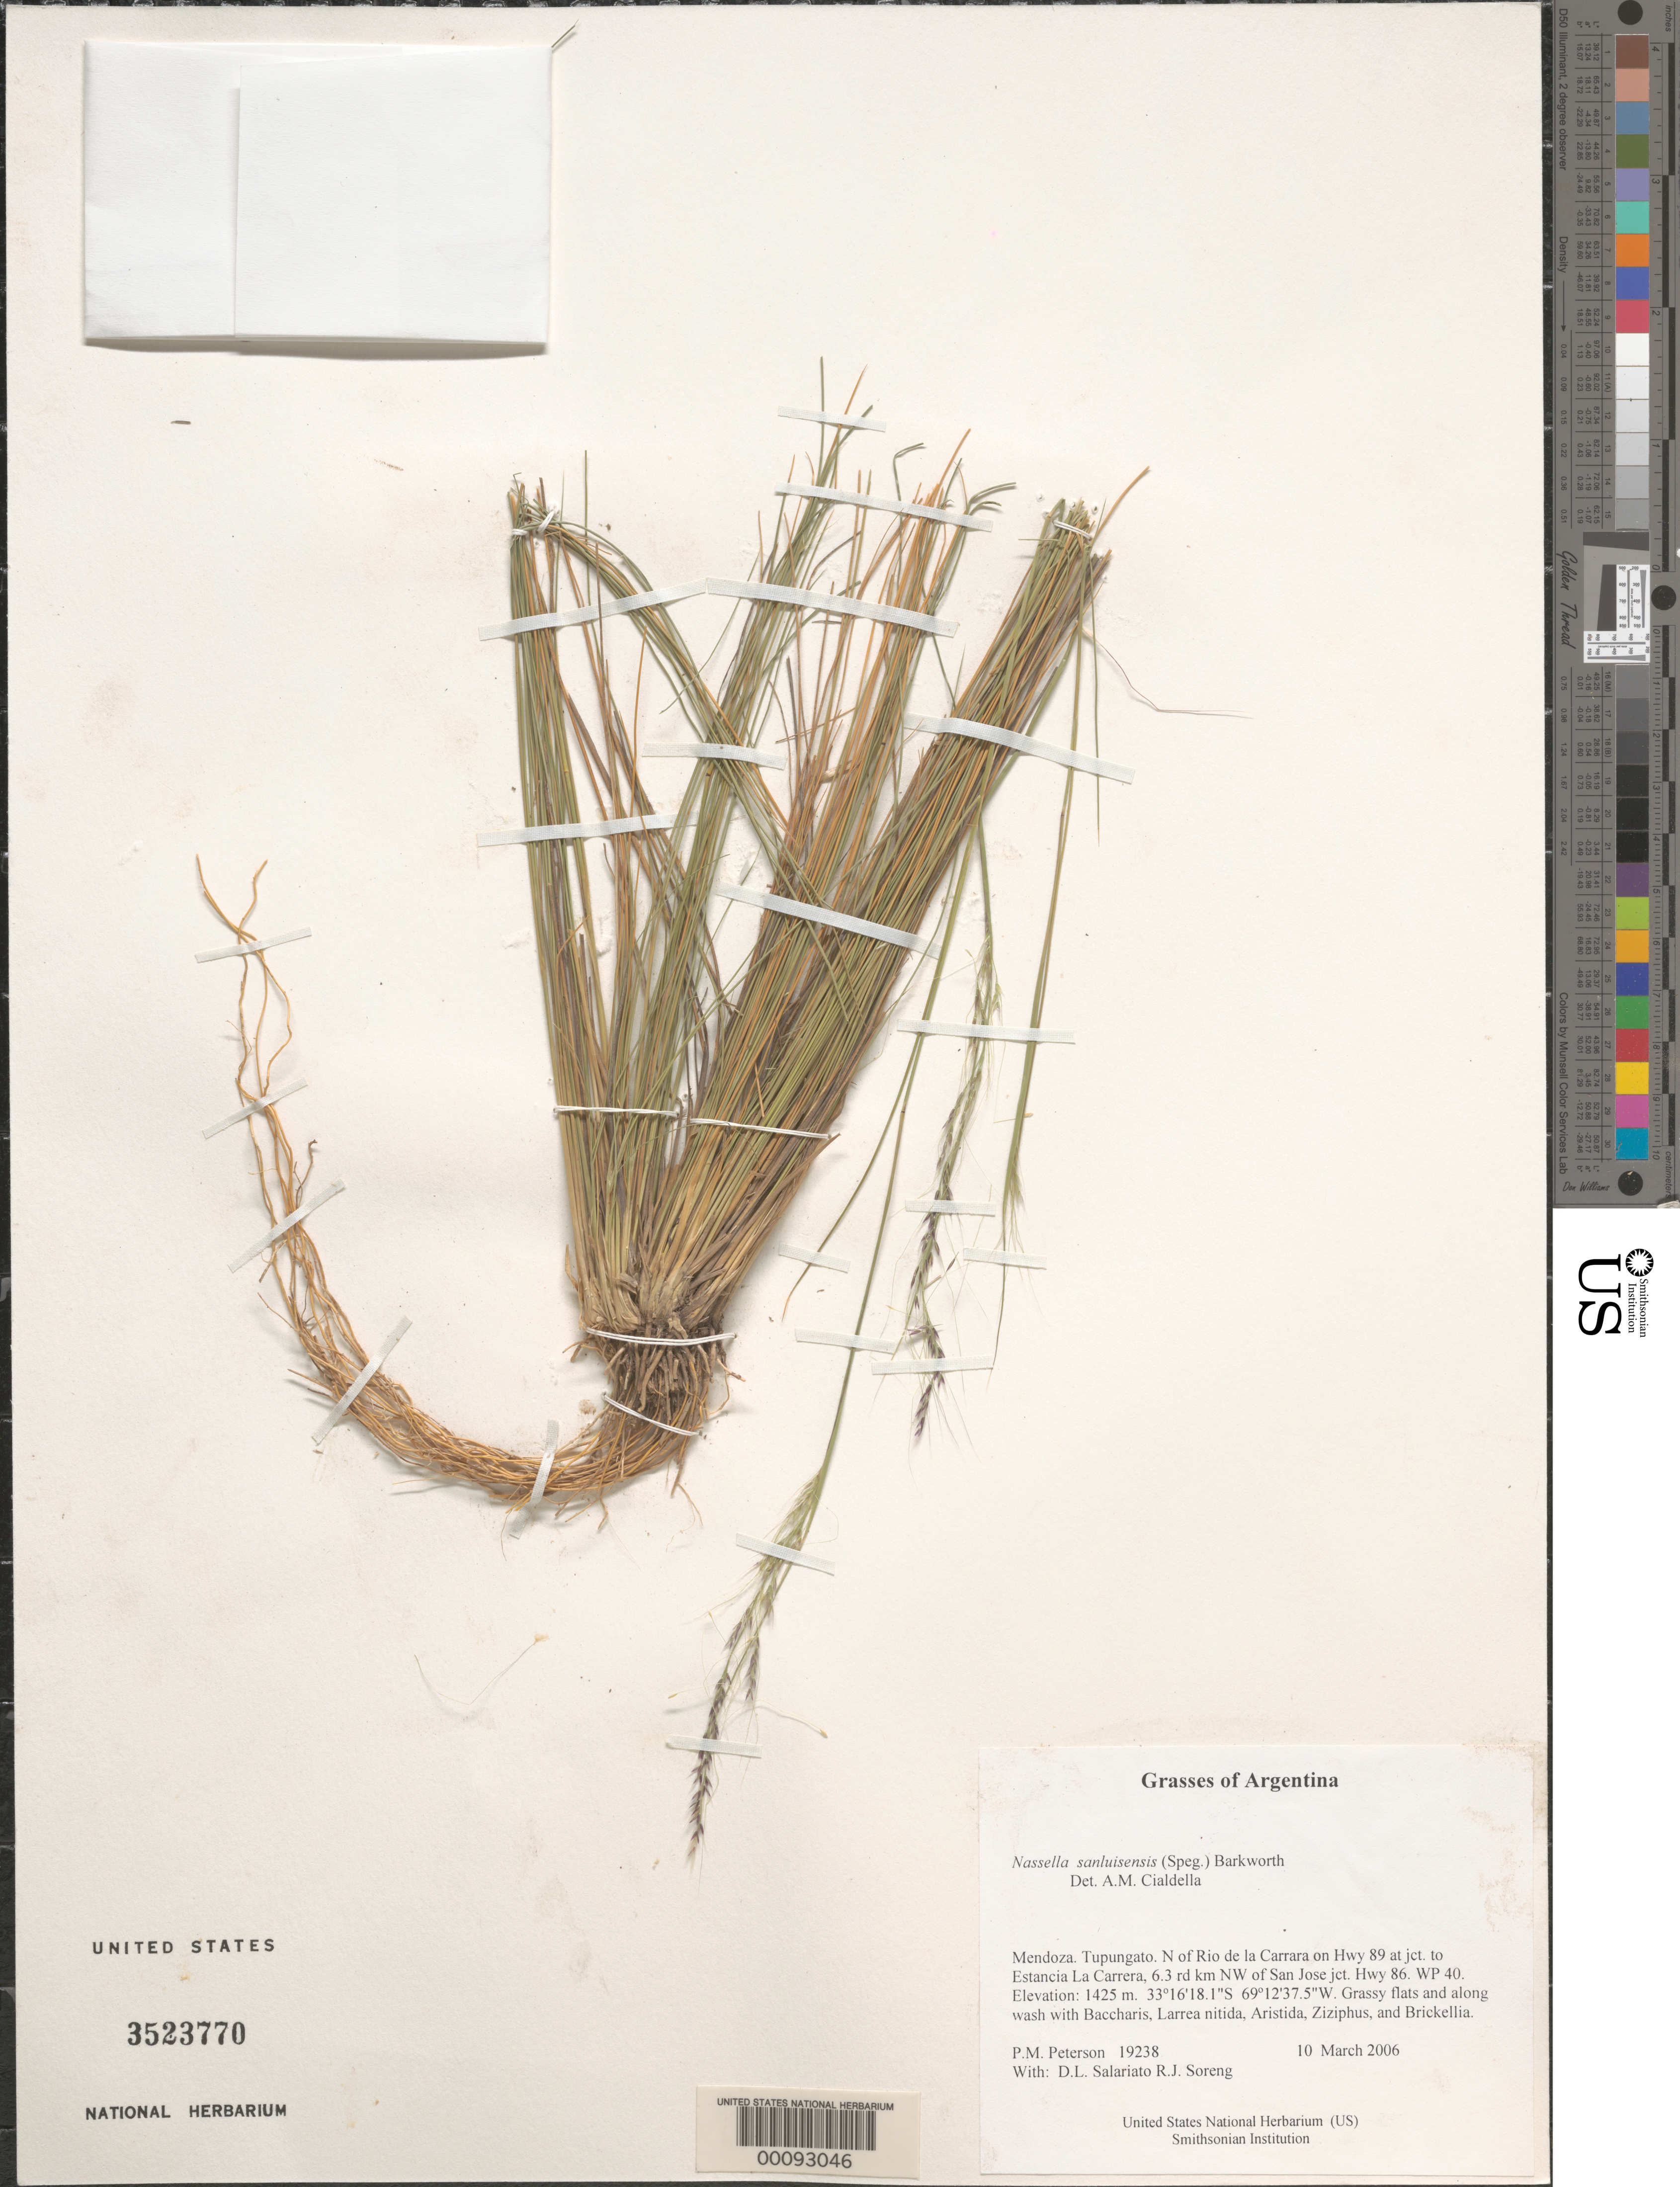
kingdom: Plantae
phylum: Tracheophyta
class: Liliopsida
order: Poales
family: Poaceae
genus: Nassella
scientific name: Nassella sanluisensis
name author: (Speg.) Barkworth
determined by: Cialdella, A. M.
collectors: P. M. Peterson, R. J. Soreng, D. Salariato & A. Panizza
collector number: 19238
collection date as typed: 10 Mar 2006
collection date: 2006-03-10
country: Argentina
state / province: Mendoza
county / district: Tupungato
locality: N of Rio de la Carrara on Hwy 89 at jct. to Estancia La Carrera, 6.3 rd km NW of San Jose jct. Hwy 86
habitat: Grassy flats and along wash with Baccharis, Larrea nitida, Aristida, Ziziphus, and Brickellia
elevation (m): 1425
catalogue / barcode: US 3523770